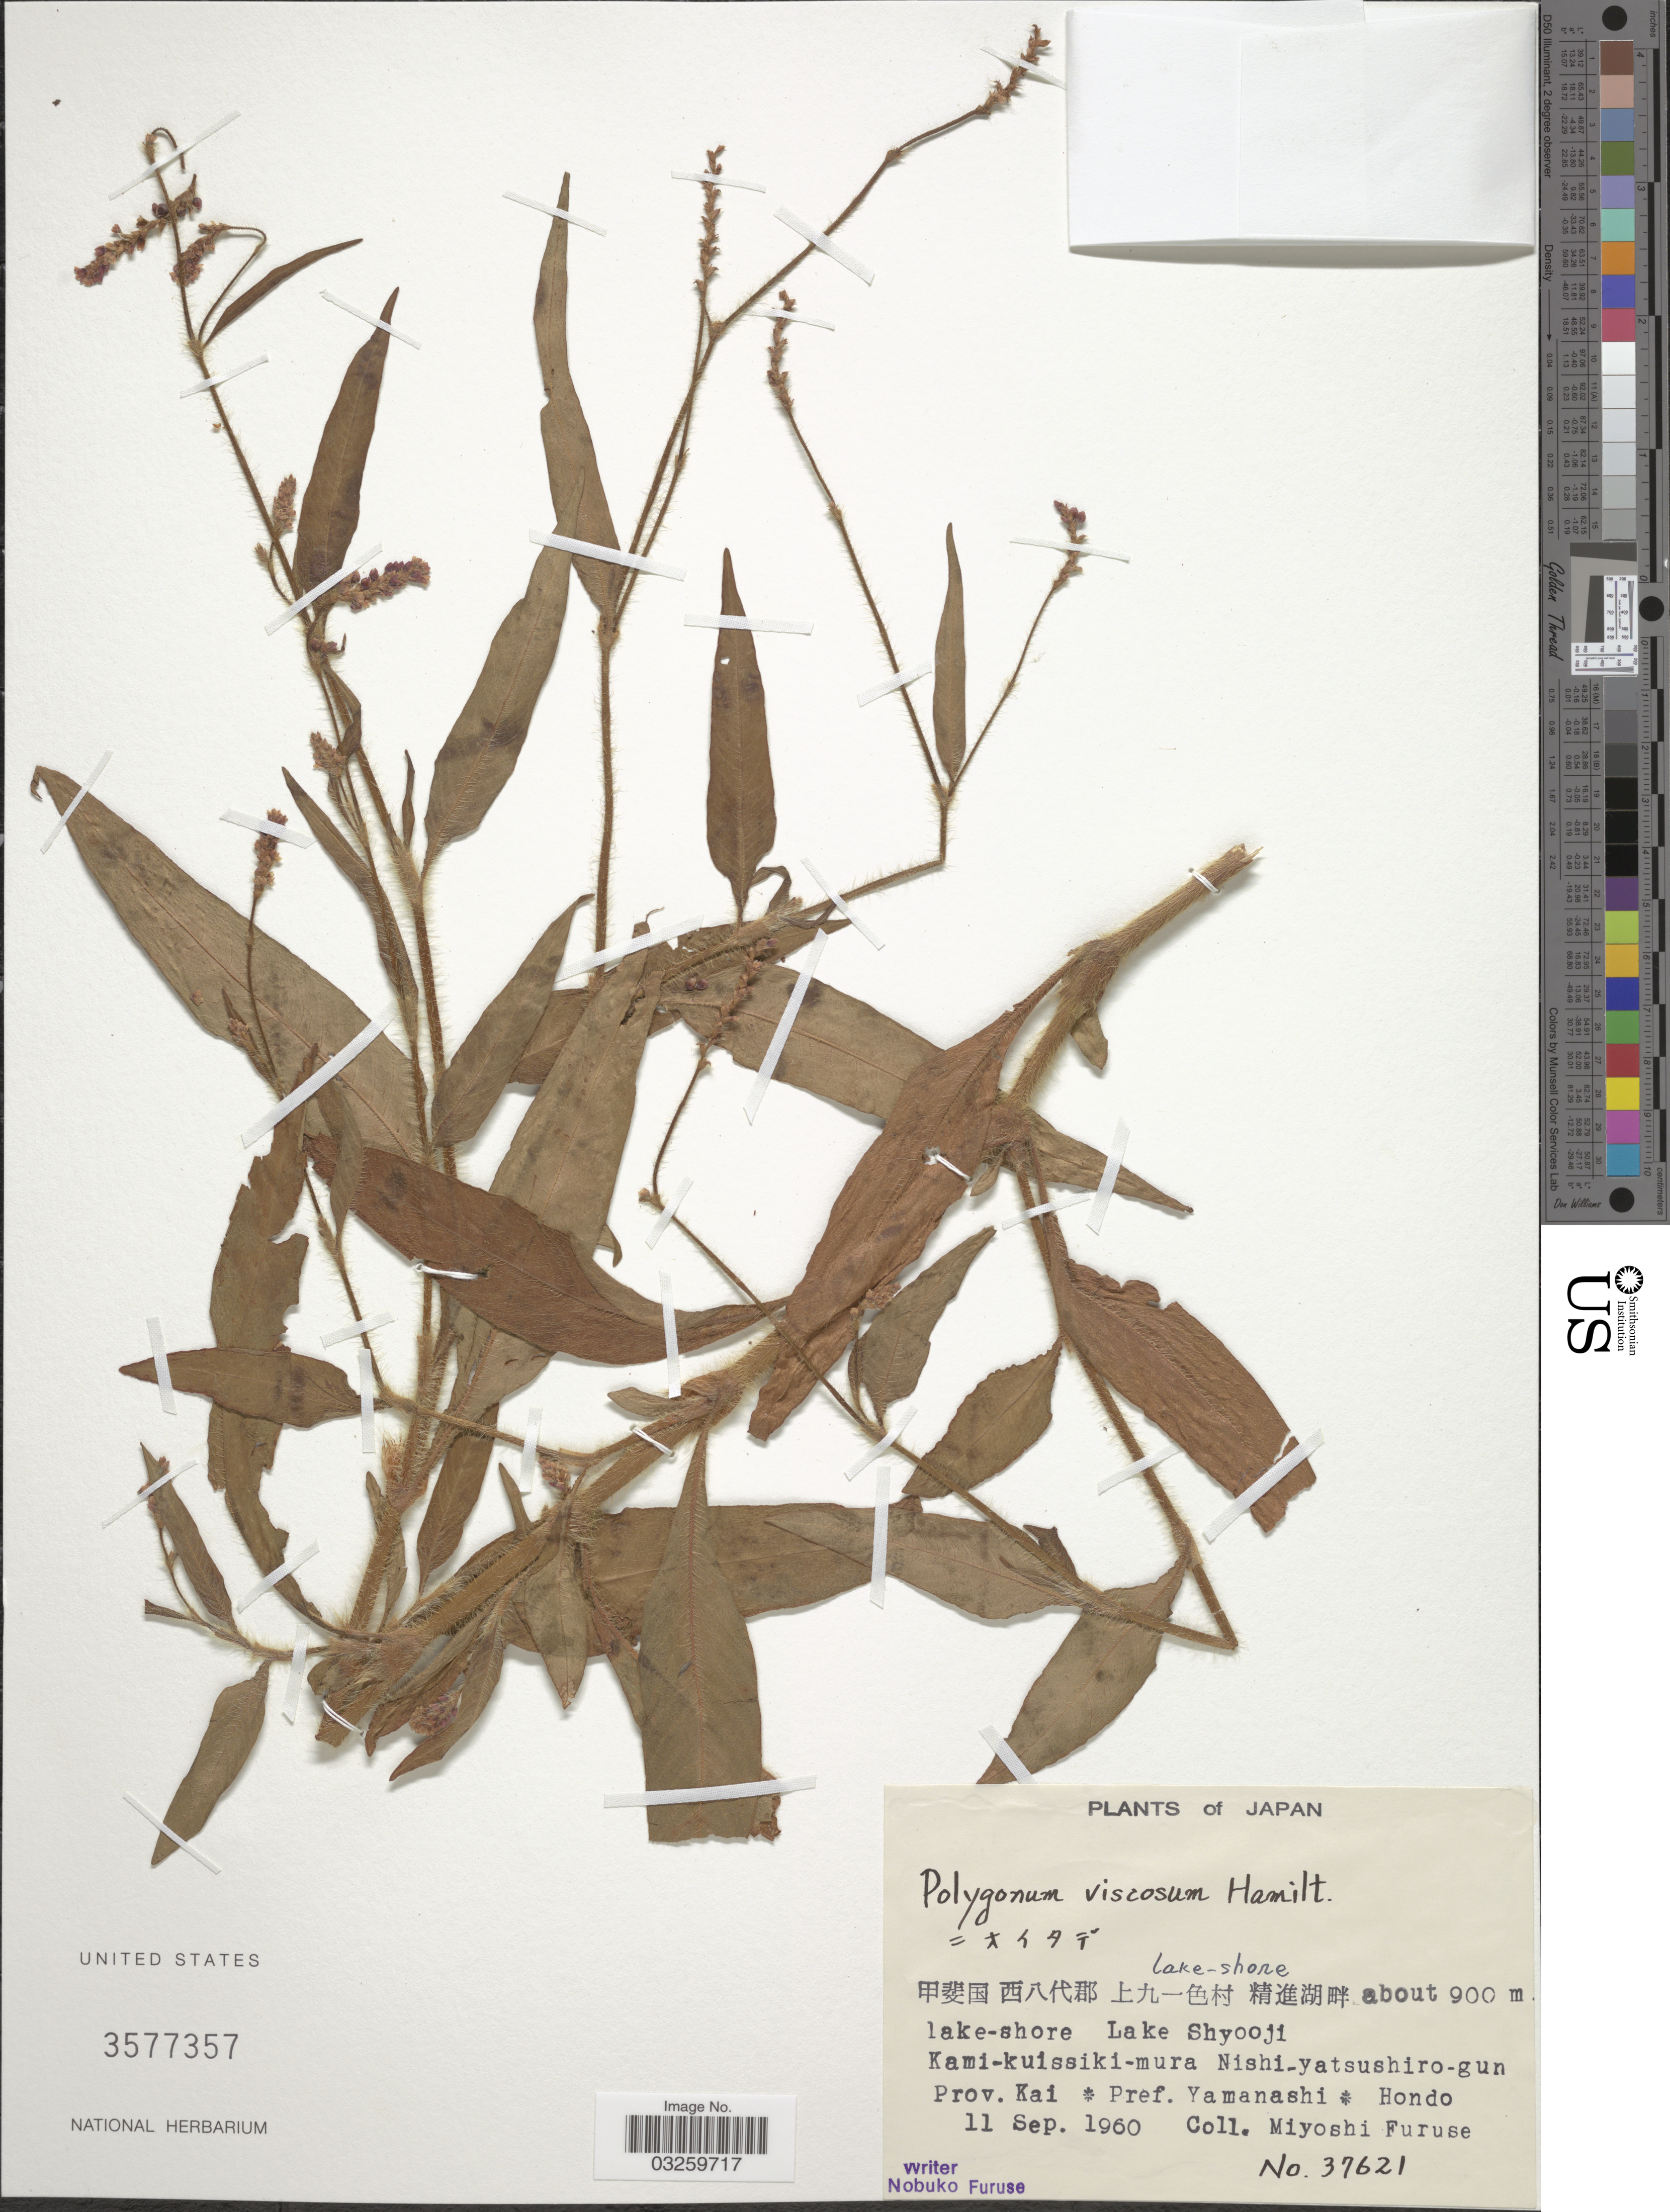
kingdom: Plantae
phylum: Tracheophyta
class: Magnoliopsida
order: Caryophyllales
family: Polygonaceae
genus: Polygonum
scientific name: Polygonum viscosum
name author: Buch.-Ham. ex D. Don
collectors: M. Furuse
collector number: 37621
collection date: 1960-09-11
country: Japan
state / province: Yamanasi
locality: Lake-shore. Lake Shyooji. Kami-kuissiki-mura. Nishi-yatsushiro-gun. Prov. Kai. Pref. Yamanashi. Hondo.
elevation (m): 900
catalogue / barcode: US 3577357